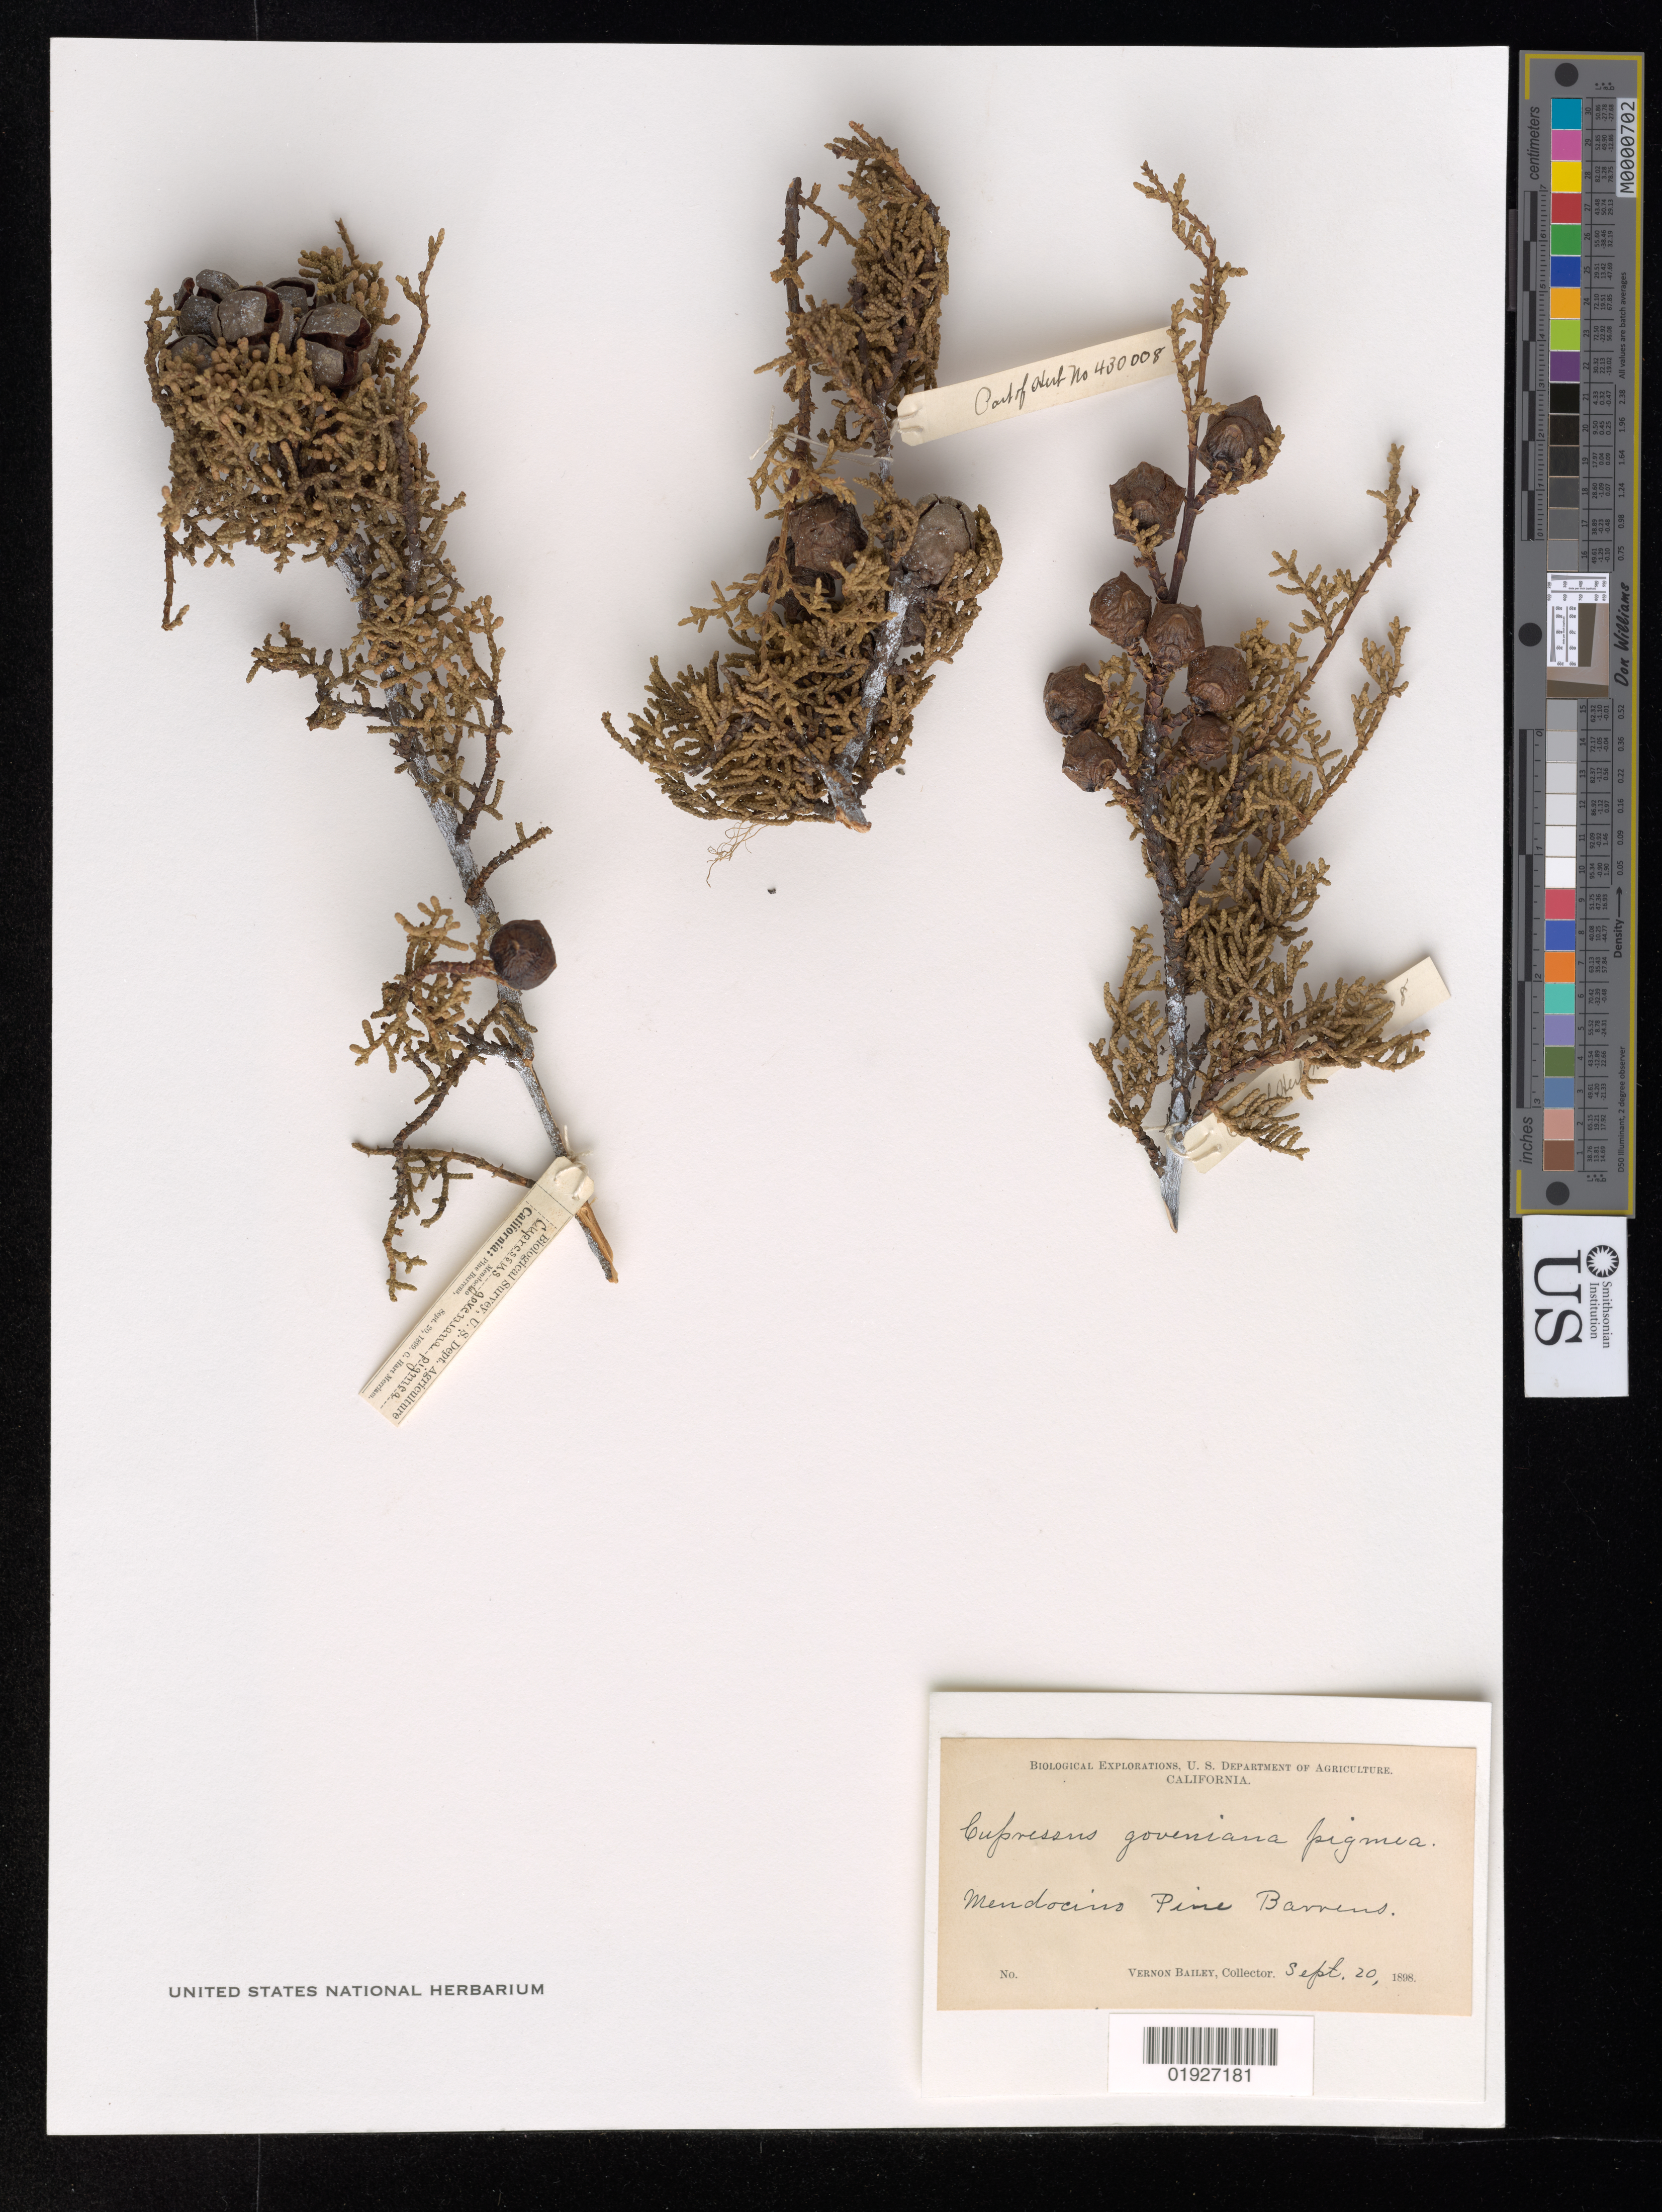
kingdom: Plantae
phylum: Tracheophyta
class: Pinopsida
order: Pinales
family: Cupressaceae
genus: Hesperocyparis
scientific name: Hesperocyparis goveniana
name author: (Gordon) Bartel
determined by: (US) Smithsonian Institution - National Museum of Natural History - Department of Botany (UNITED STATES)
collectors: V. O. Bailey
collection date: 1898-09-20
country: United States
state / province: California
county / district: Mendocino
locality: Mendocino Pine Barrens